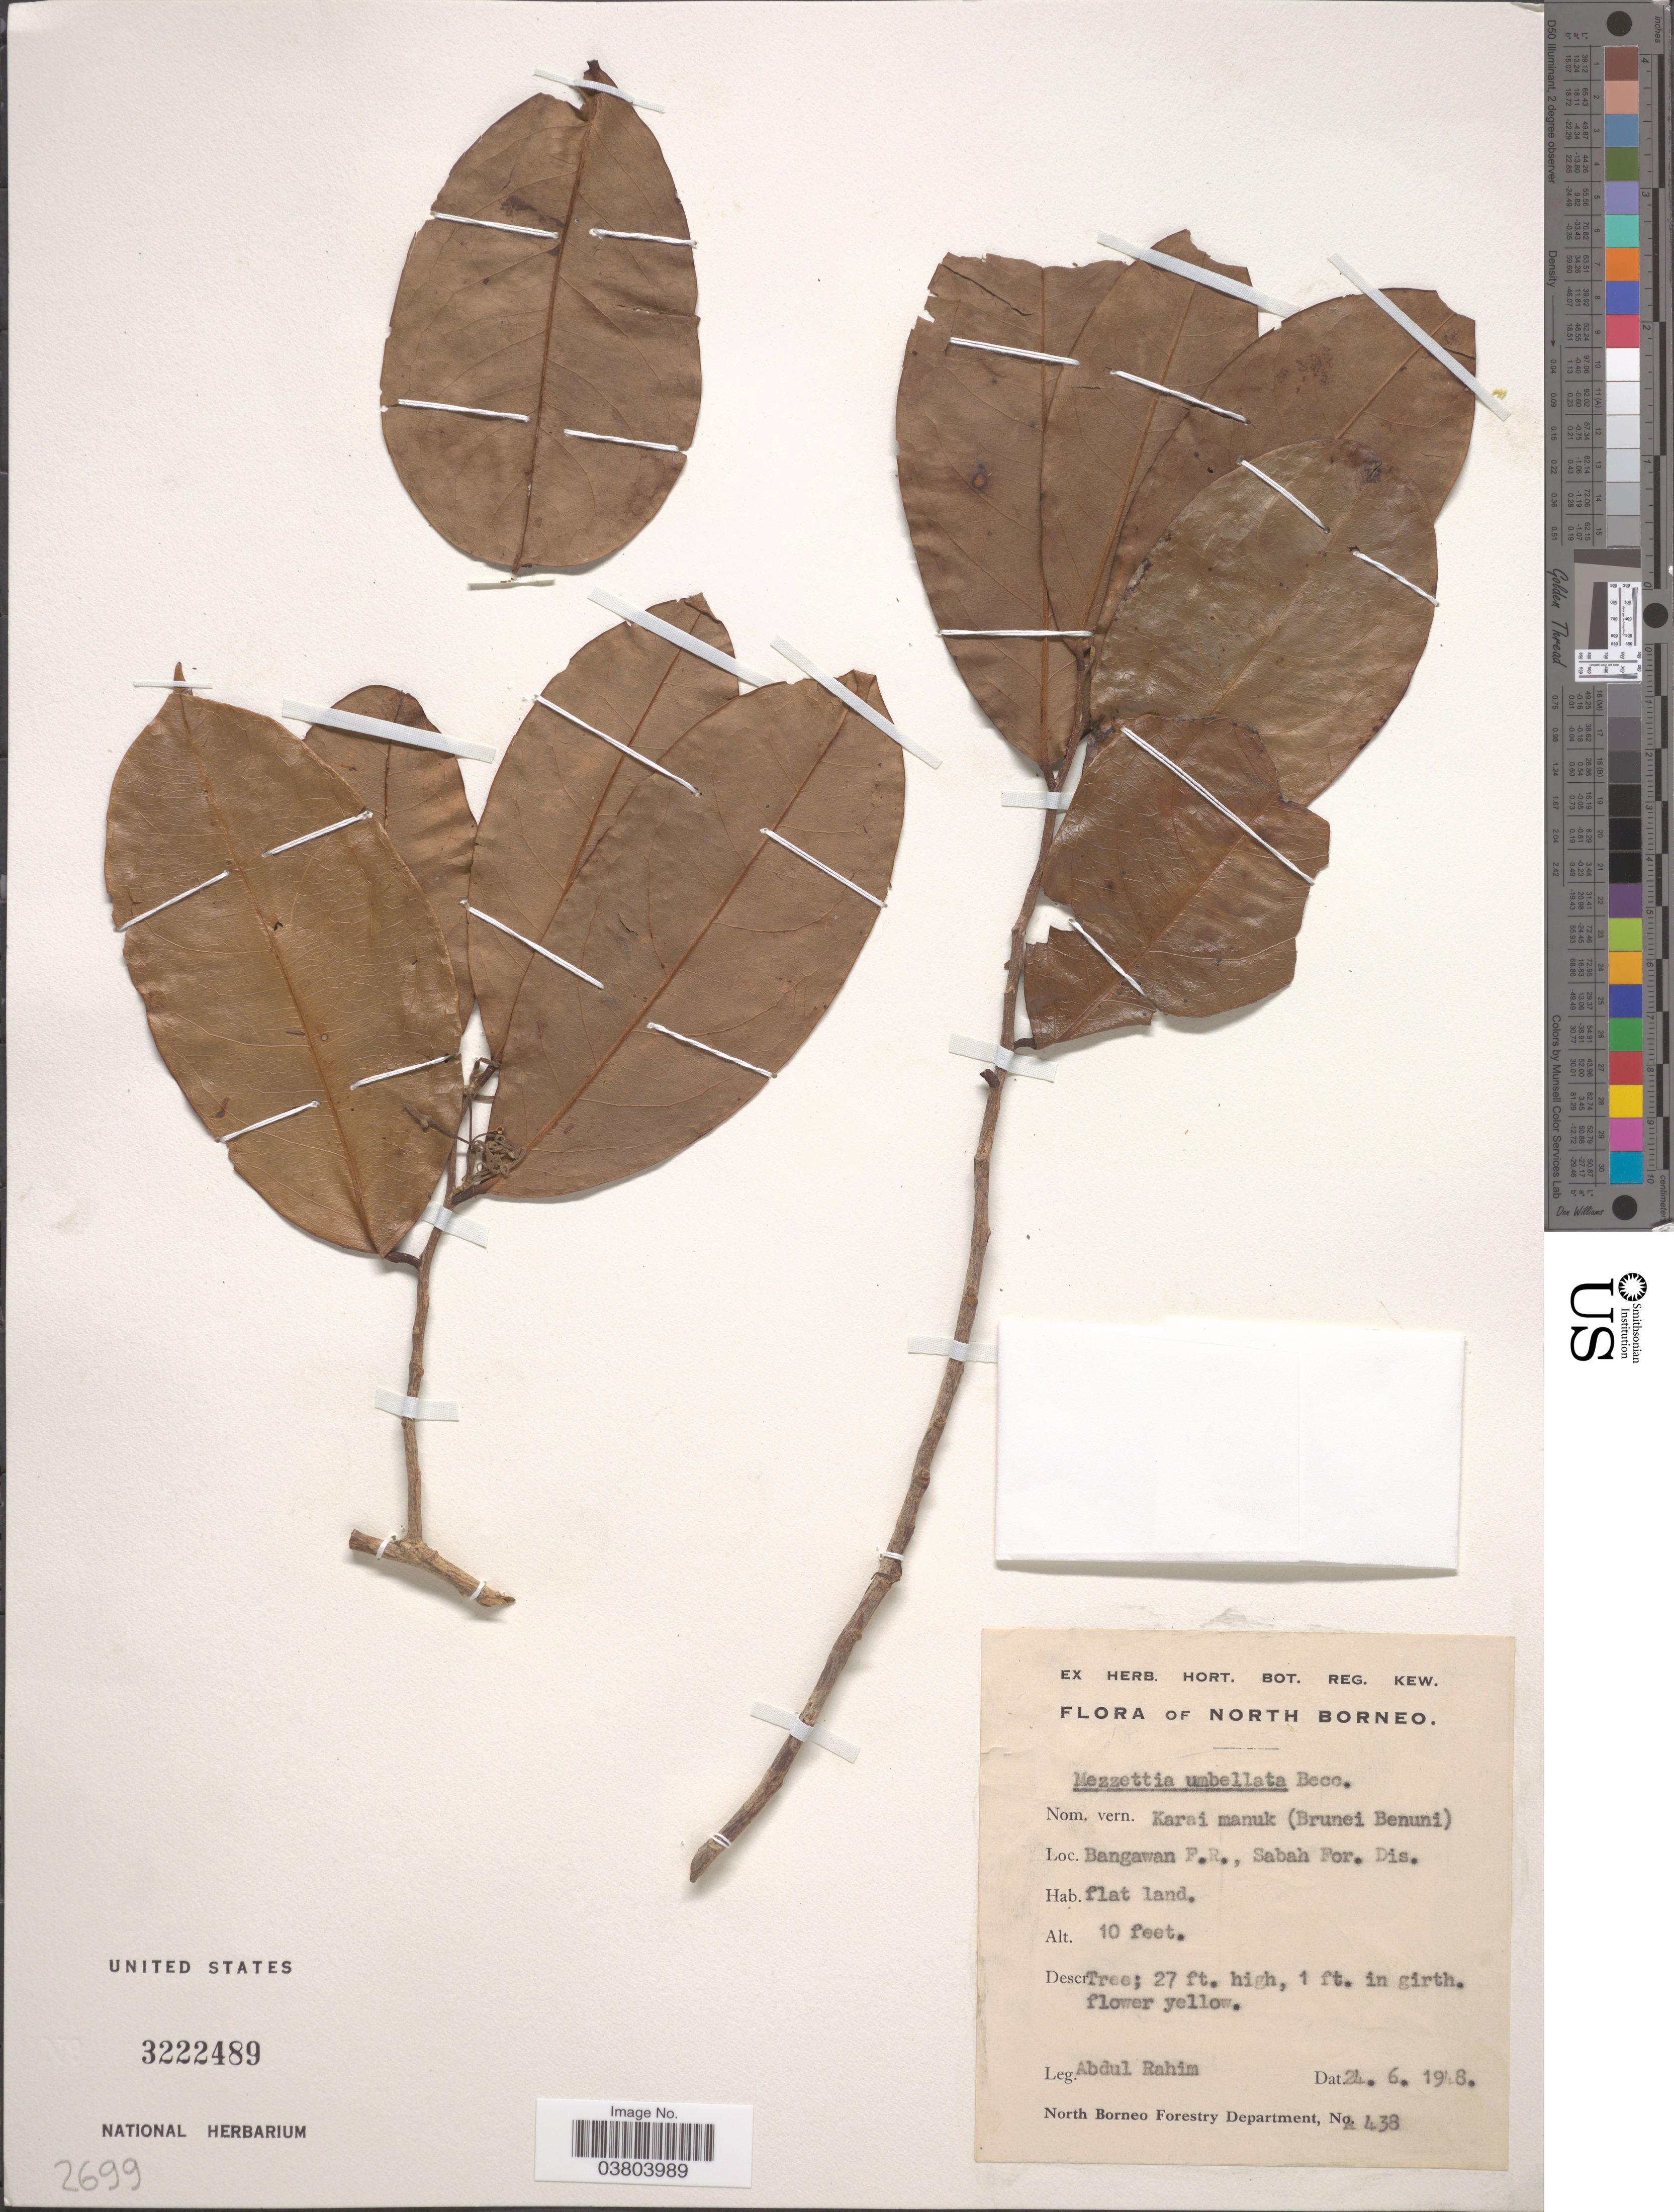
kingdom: Plantae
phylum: Tracheophyta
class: Magnoliopsida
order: Magnoliales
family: Annonaceae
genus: Mezzettia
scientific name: Mezzettia umbellata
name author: Becc.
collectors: A. Rahim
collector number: A438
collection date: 1948-06-24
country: Malaysia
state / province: Sabah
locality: North Borneo. Bangawan F. R., Sabah For. Dis.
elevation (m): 3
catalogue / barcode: US 3222489